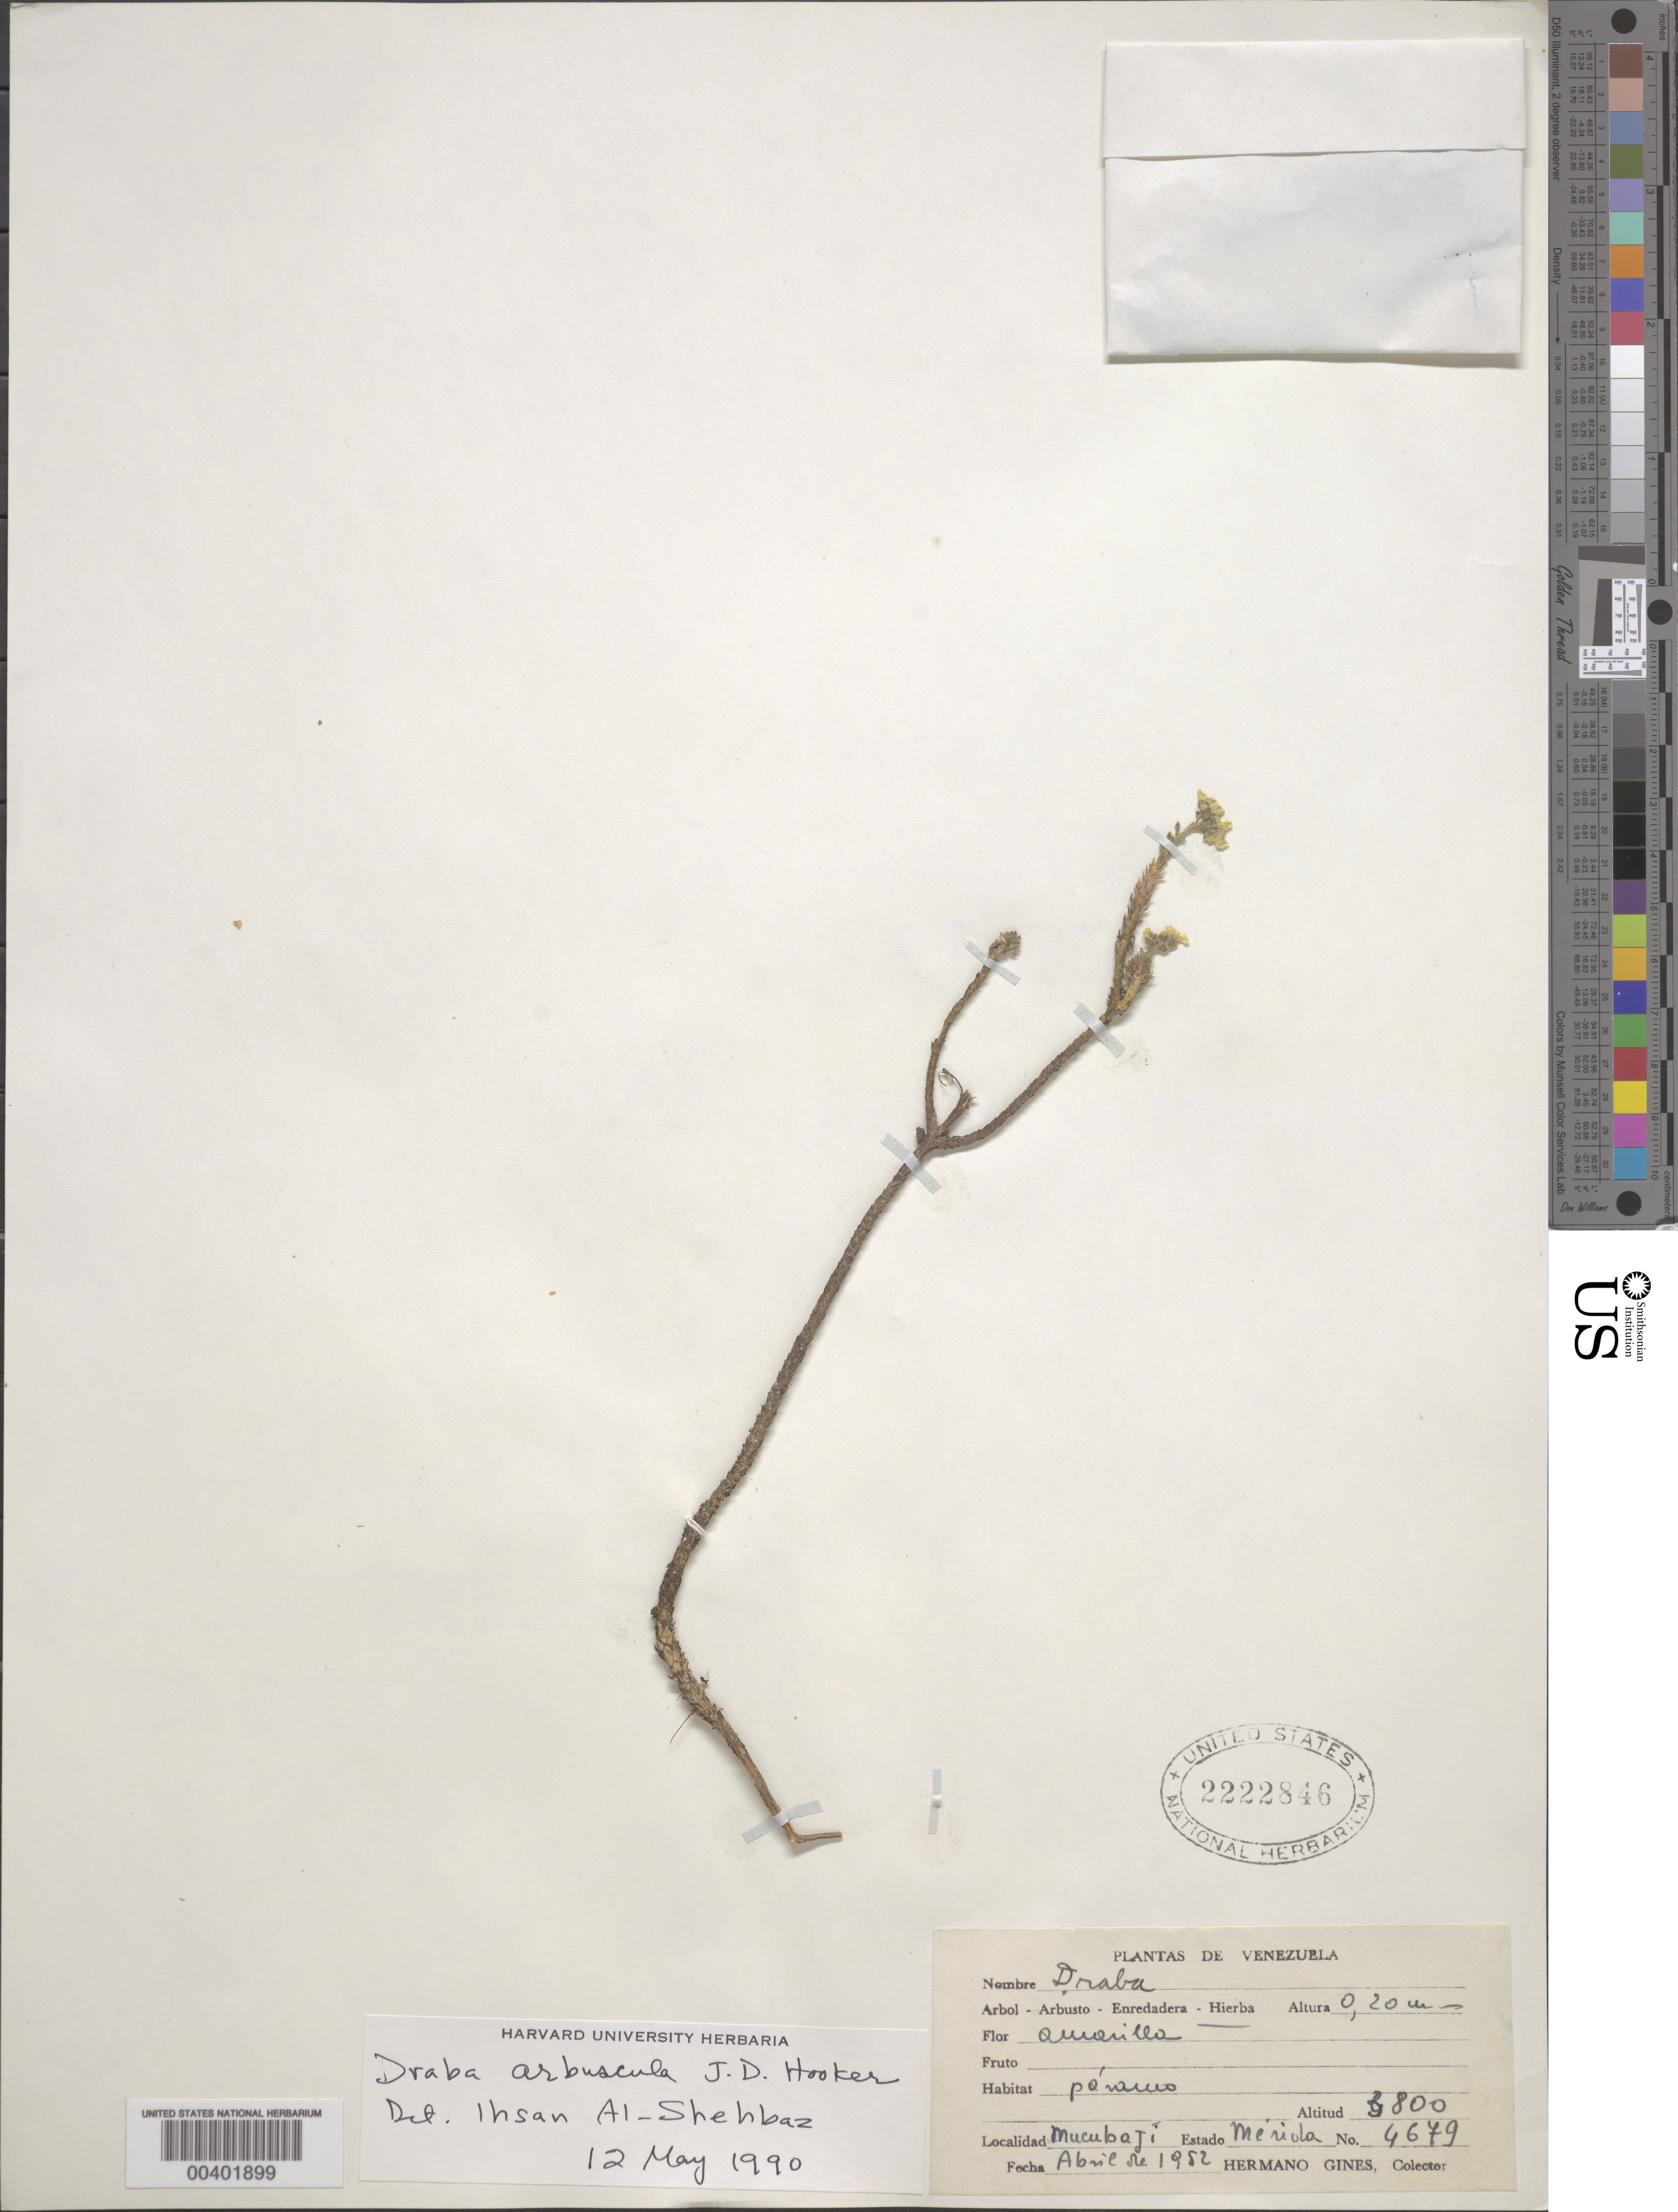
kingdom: Plantae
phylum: Tracheophyta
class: Magnoliopsida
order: Brassicales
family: Brassicaceae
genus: Draba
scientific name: Draba arbuscula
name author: Hook. f.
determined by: Al-Shehbaz, I. A., (MO), Missouri Botanical Garden (UNITED STATES)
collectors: Bro. Gines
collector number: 4679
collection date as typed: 06 Oct 1952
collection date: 1952-10-06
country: Venezuela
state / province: Mérida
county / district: Rangel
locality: Páramo de Mucubají Mucubaji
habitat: Páramo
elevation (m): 3800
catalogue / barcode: US 2222846